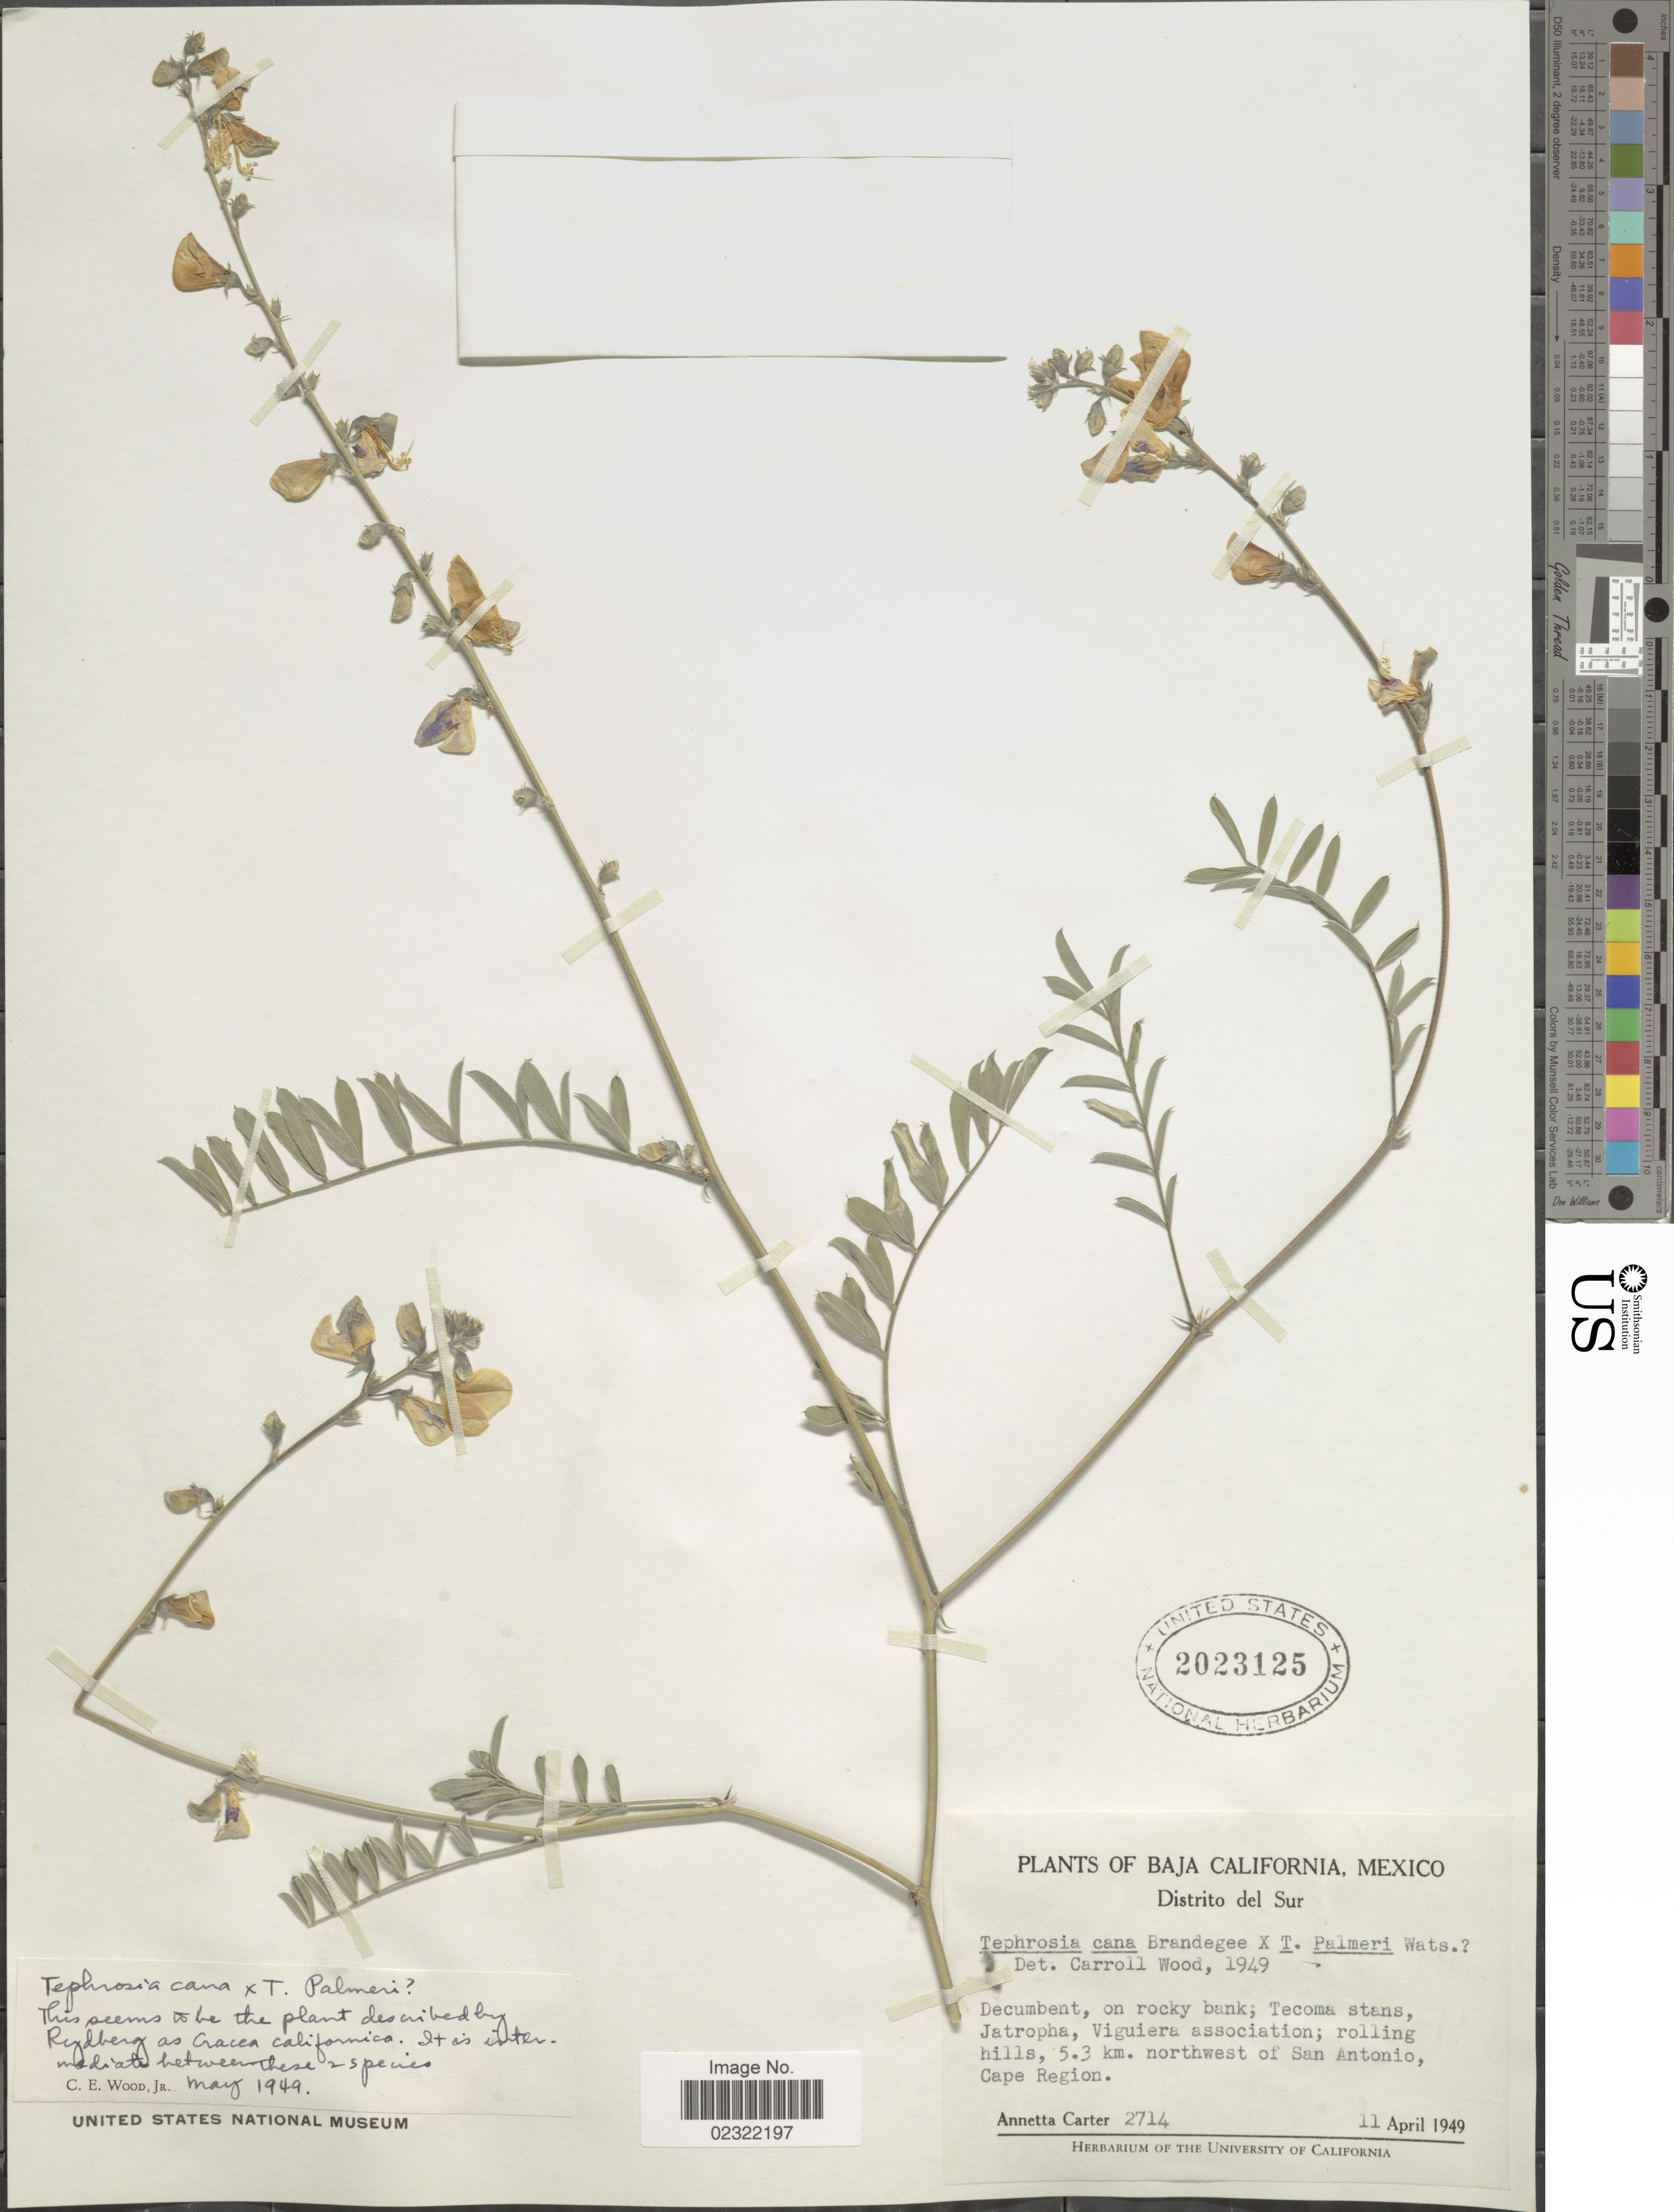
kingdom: Plantae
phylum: Tracheophyta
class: Magnoliopsida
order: Fabales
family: Fabaceae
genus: Tephrosia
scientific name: Tephrosia cana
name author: Brandegee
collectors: A. Carter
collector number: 2714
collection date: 1949-04-11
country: Mexico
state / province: Baja California Sur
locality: Distrito del Sur, rolling hills, 5.3 km northwest of San Antonio, Cape Region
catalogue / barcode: US 2023125